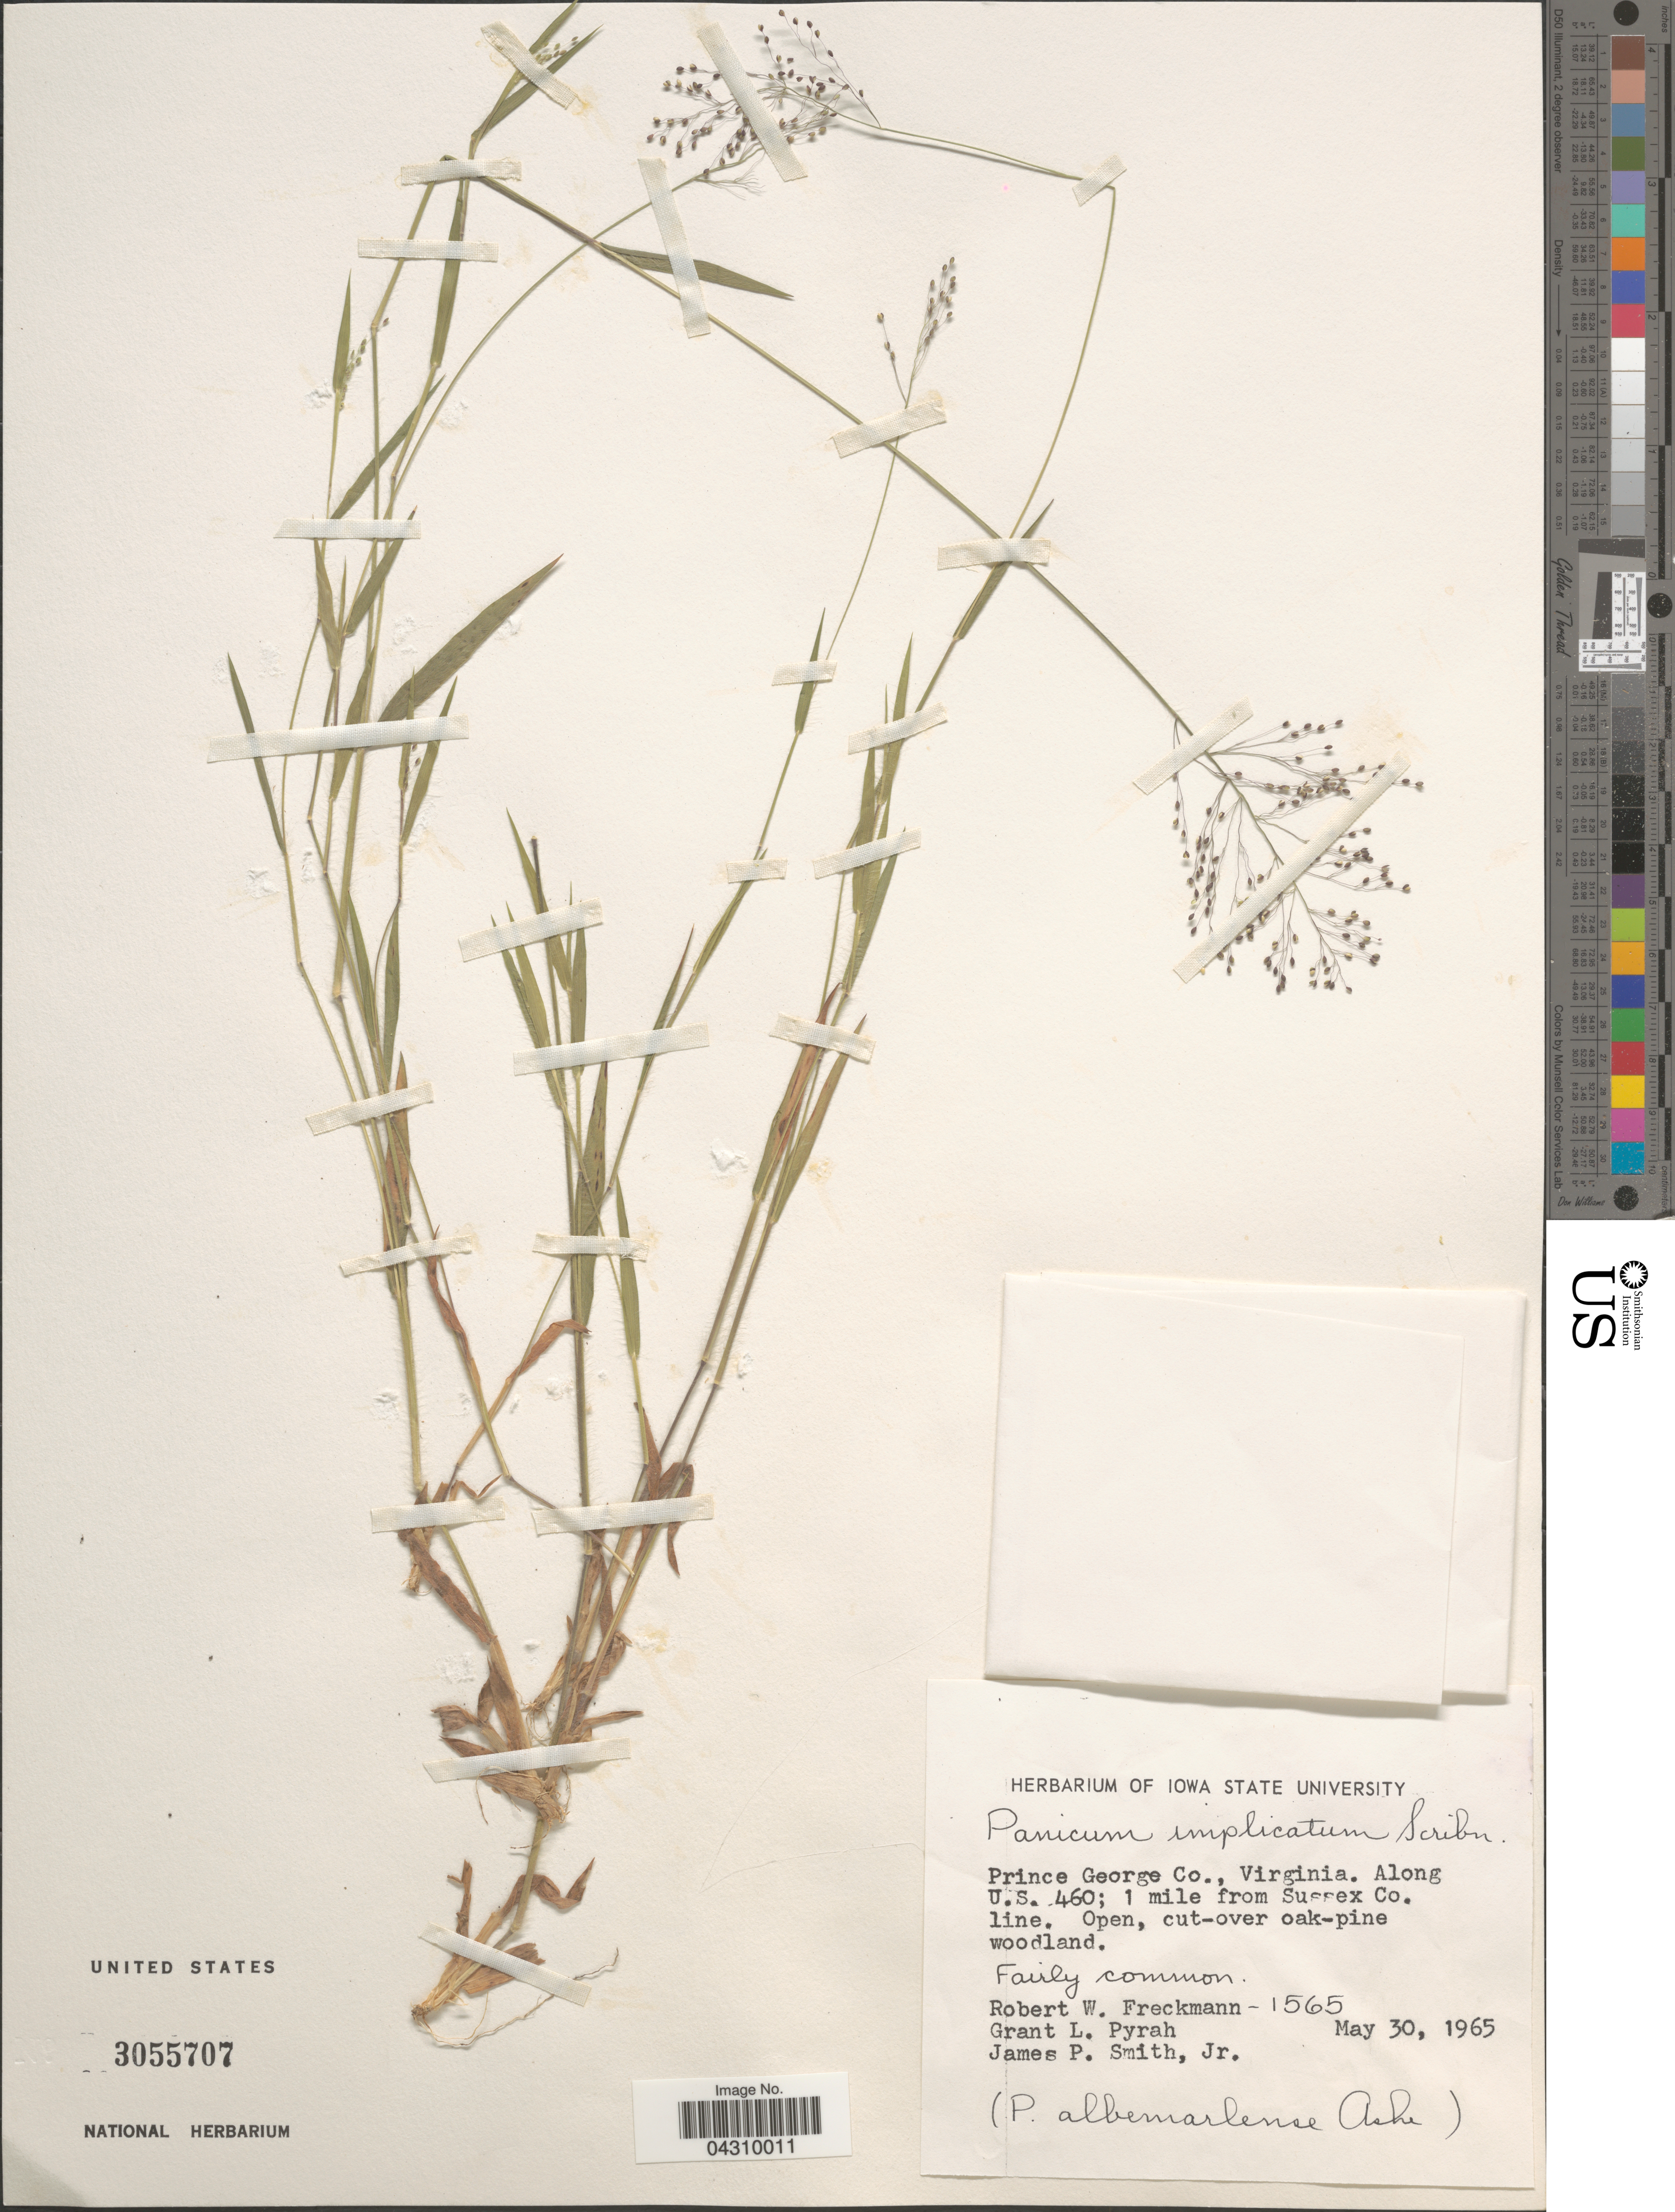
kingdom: Plantae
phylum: Tracheophyta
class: Liliopsida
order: Poales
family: Poaceae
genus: Dichanthelium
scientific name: Dichanthelium acuminatum var. acuminatum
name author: (Sw.) Gould & C.A. Clark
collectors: R. Freckmann, G. Pyrah & J. P. Smith Jr.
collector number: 1565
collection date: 1965-05-30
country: United States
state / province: Virginia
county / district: Prince George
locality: Prince George Co. Along U. S. 460; 1 mile from Sussex Co. line.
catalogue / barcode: US 3055707